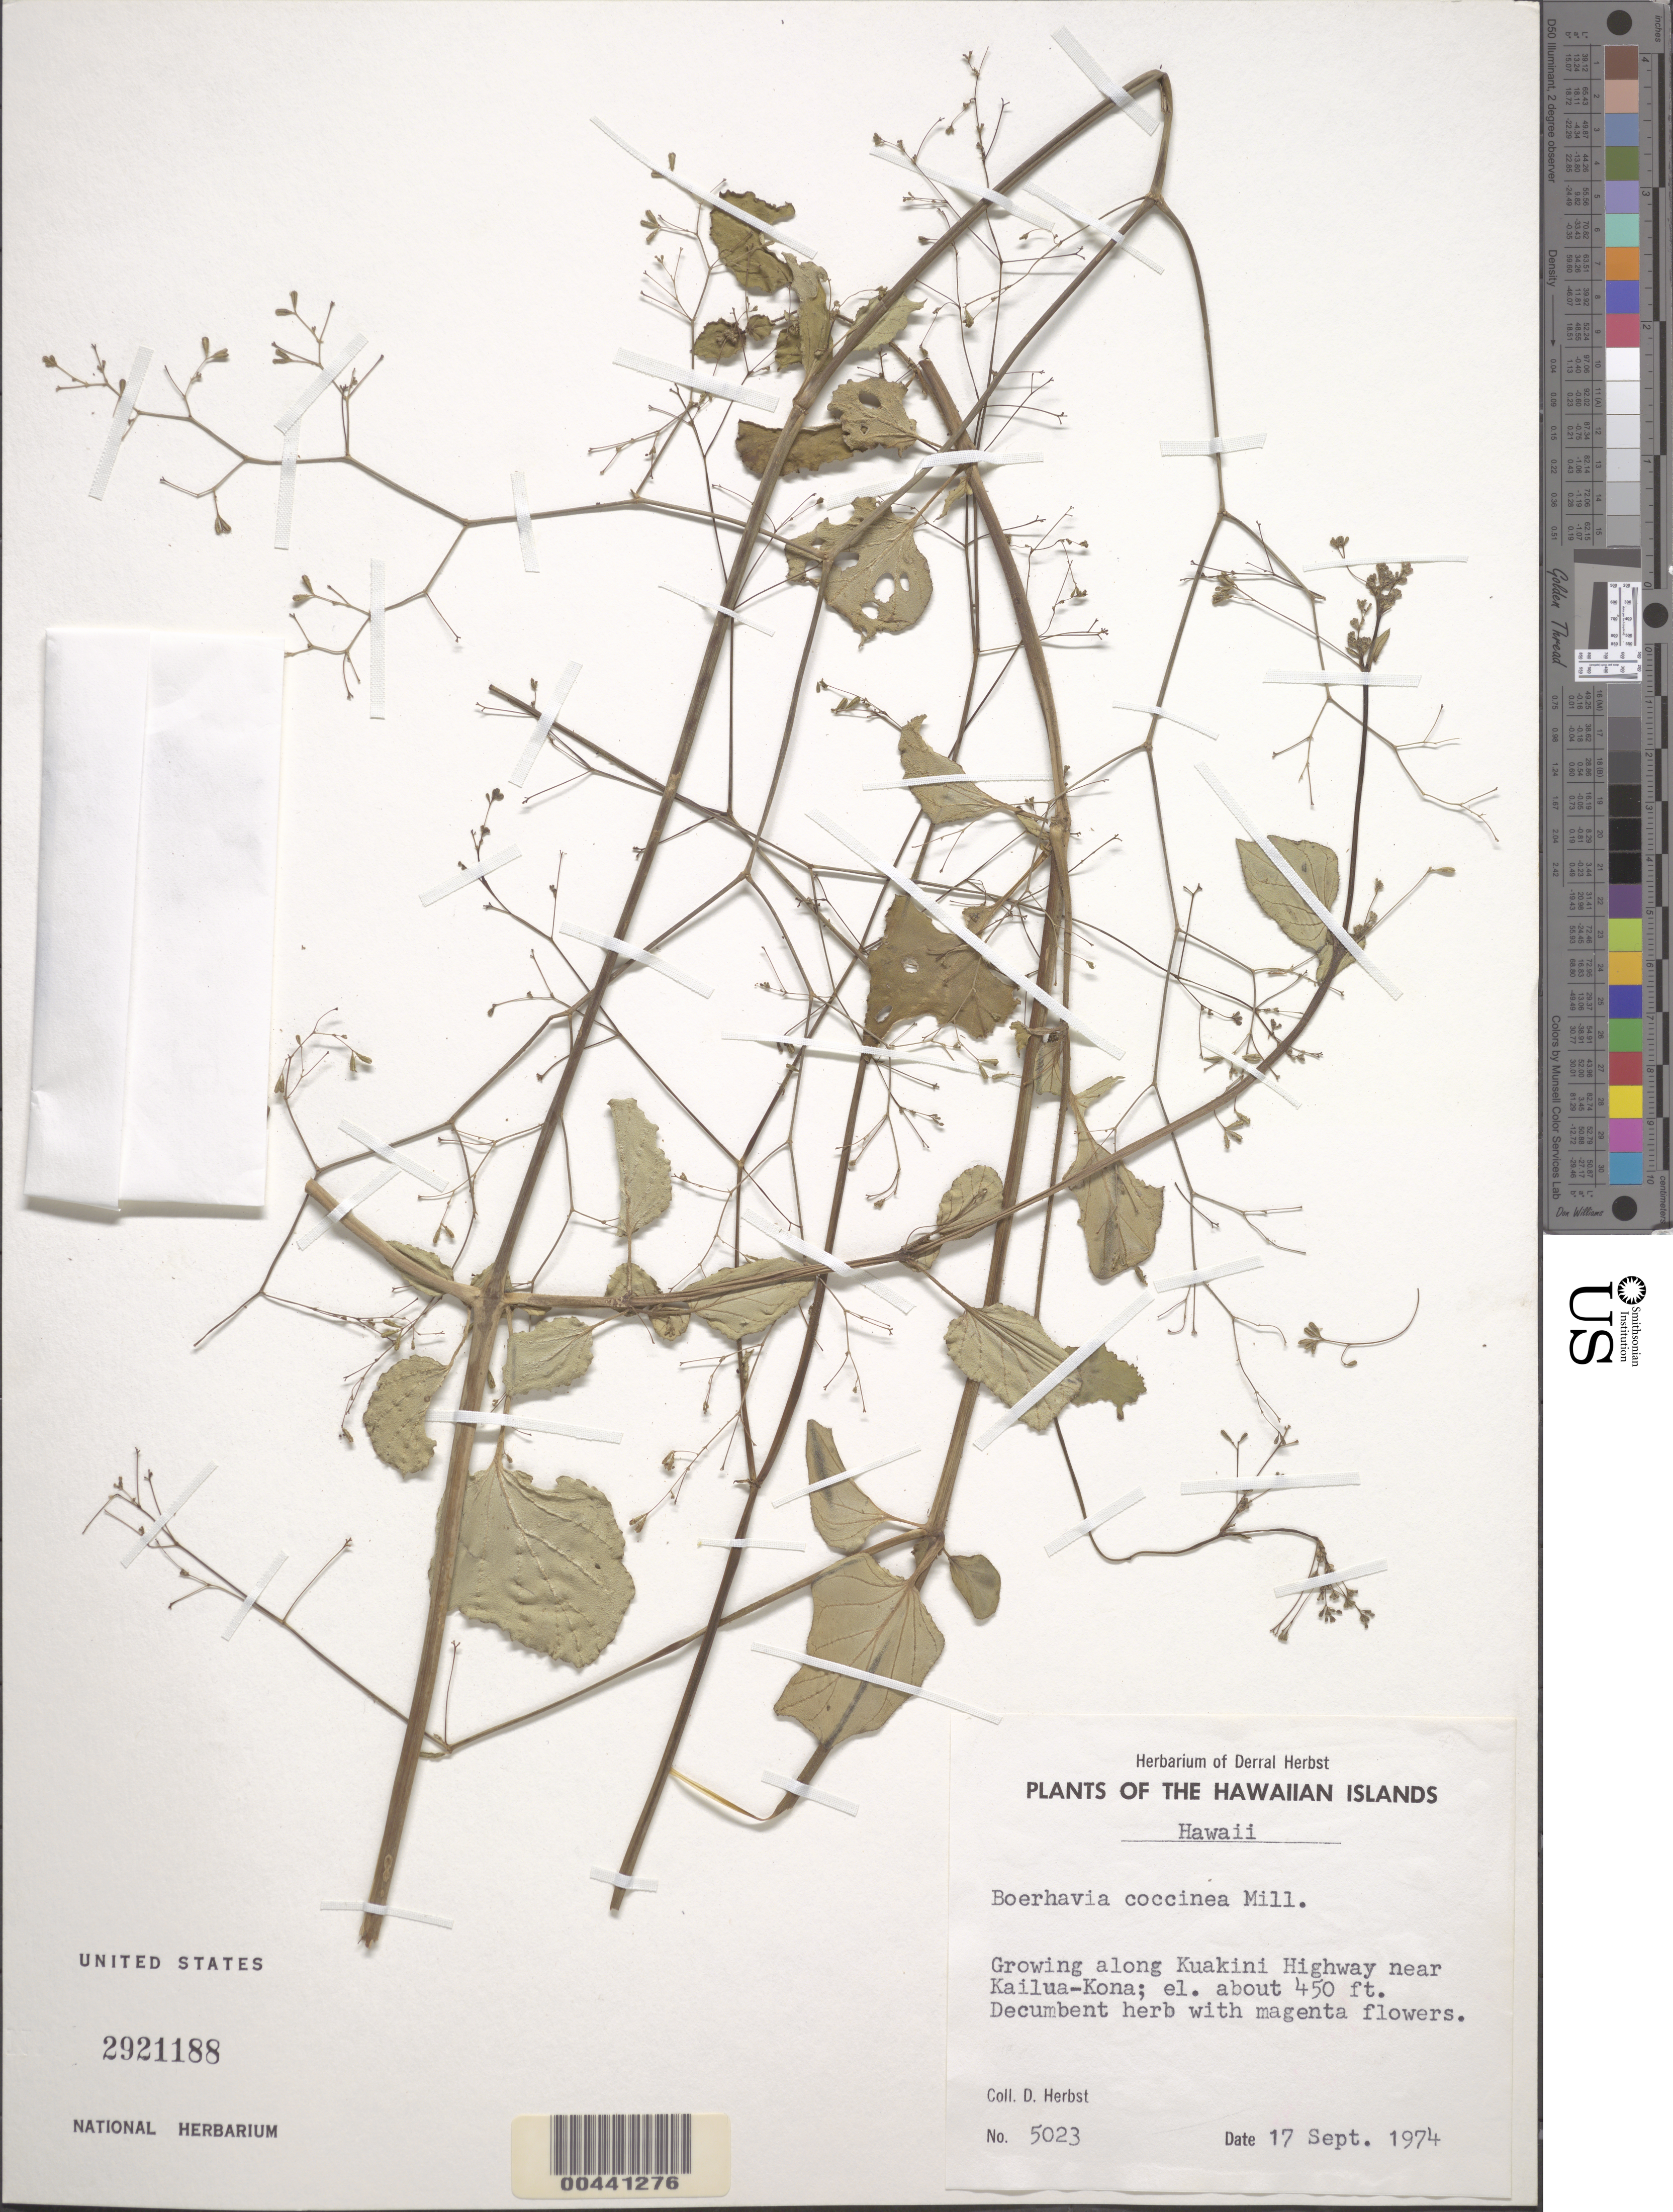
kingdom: Plantae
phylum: Tracheophyta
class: Magnoliopsida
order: Caryophyllales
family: Nyctaginaceae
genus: Boerhavia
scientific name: Boerhavia coccinea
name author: Mill.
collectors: D. R. Herbst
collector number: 5023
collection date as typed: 17 Sep 1974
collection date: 1974-09-17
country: United States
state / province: Hawaii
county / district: Hawaii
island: Hawaii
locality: Along Kuakini Highway near Kailua-Kona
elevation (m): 137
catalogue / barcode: US 2921188